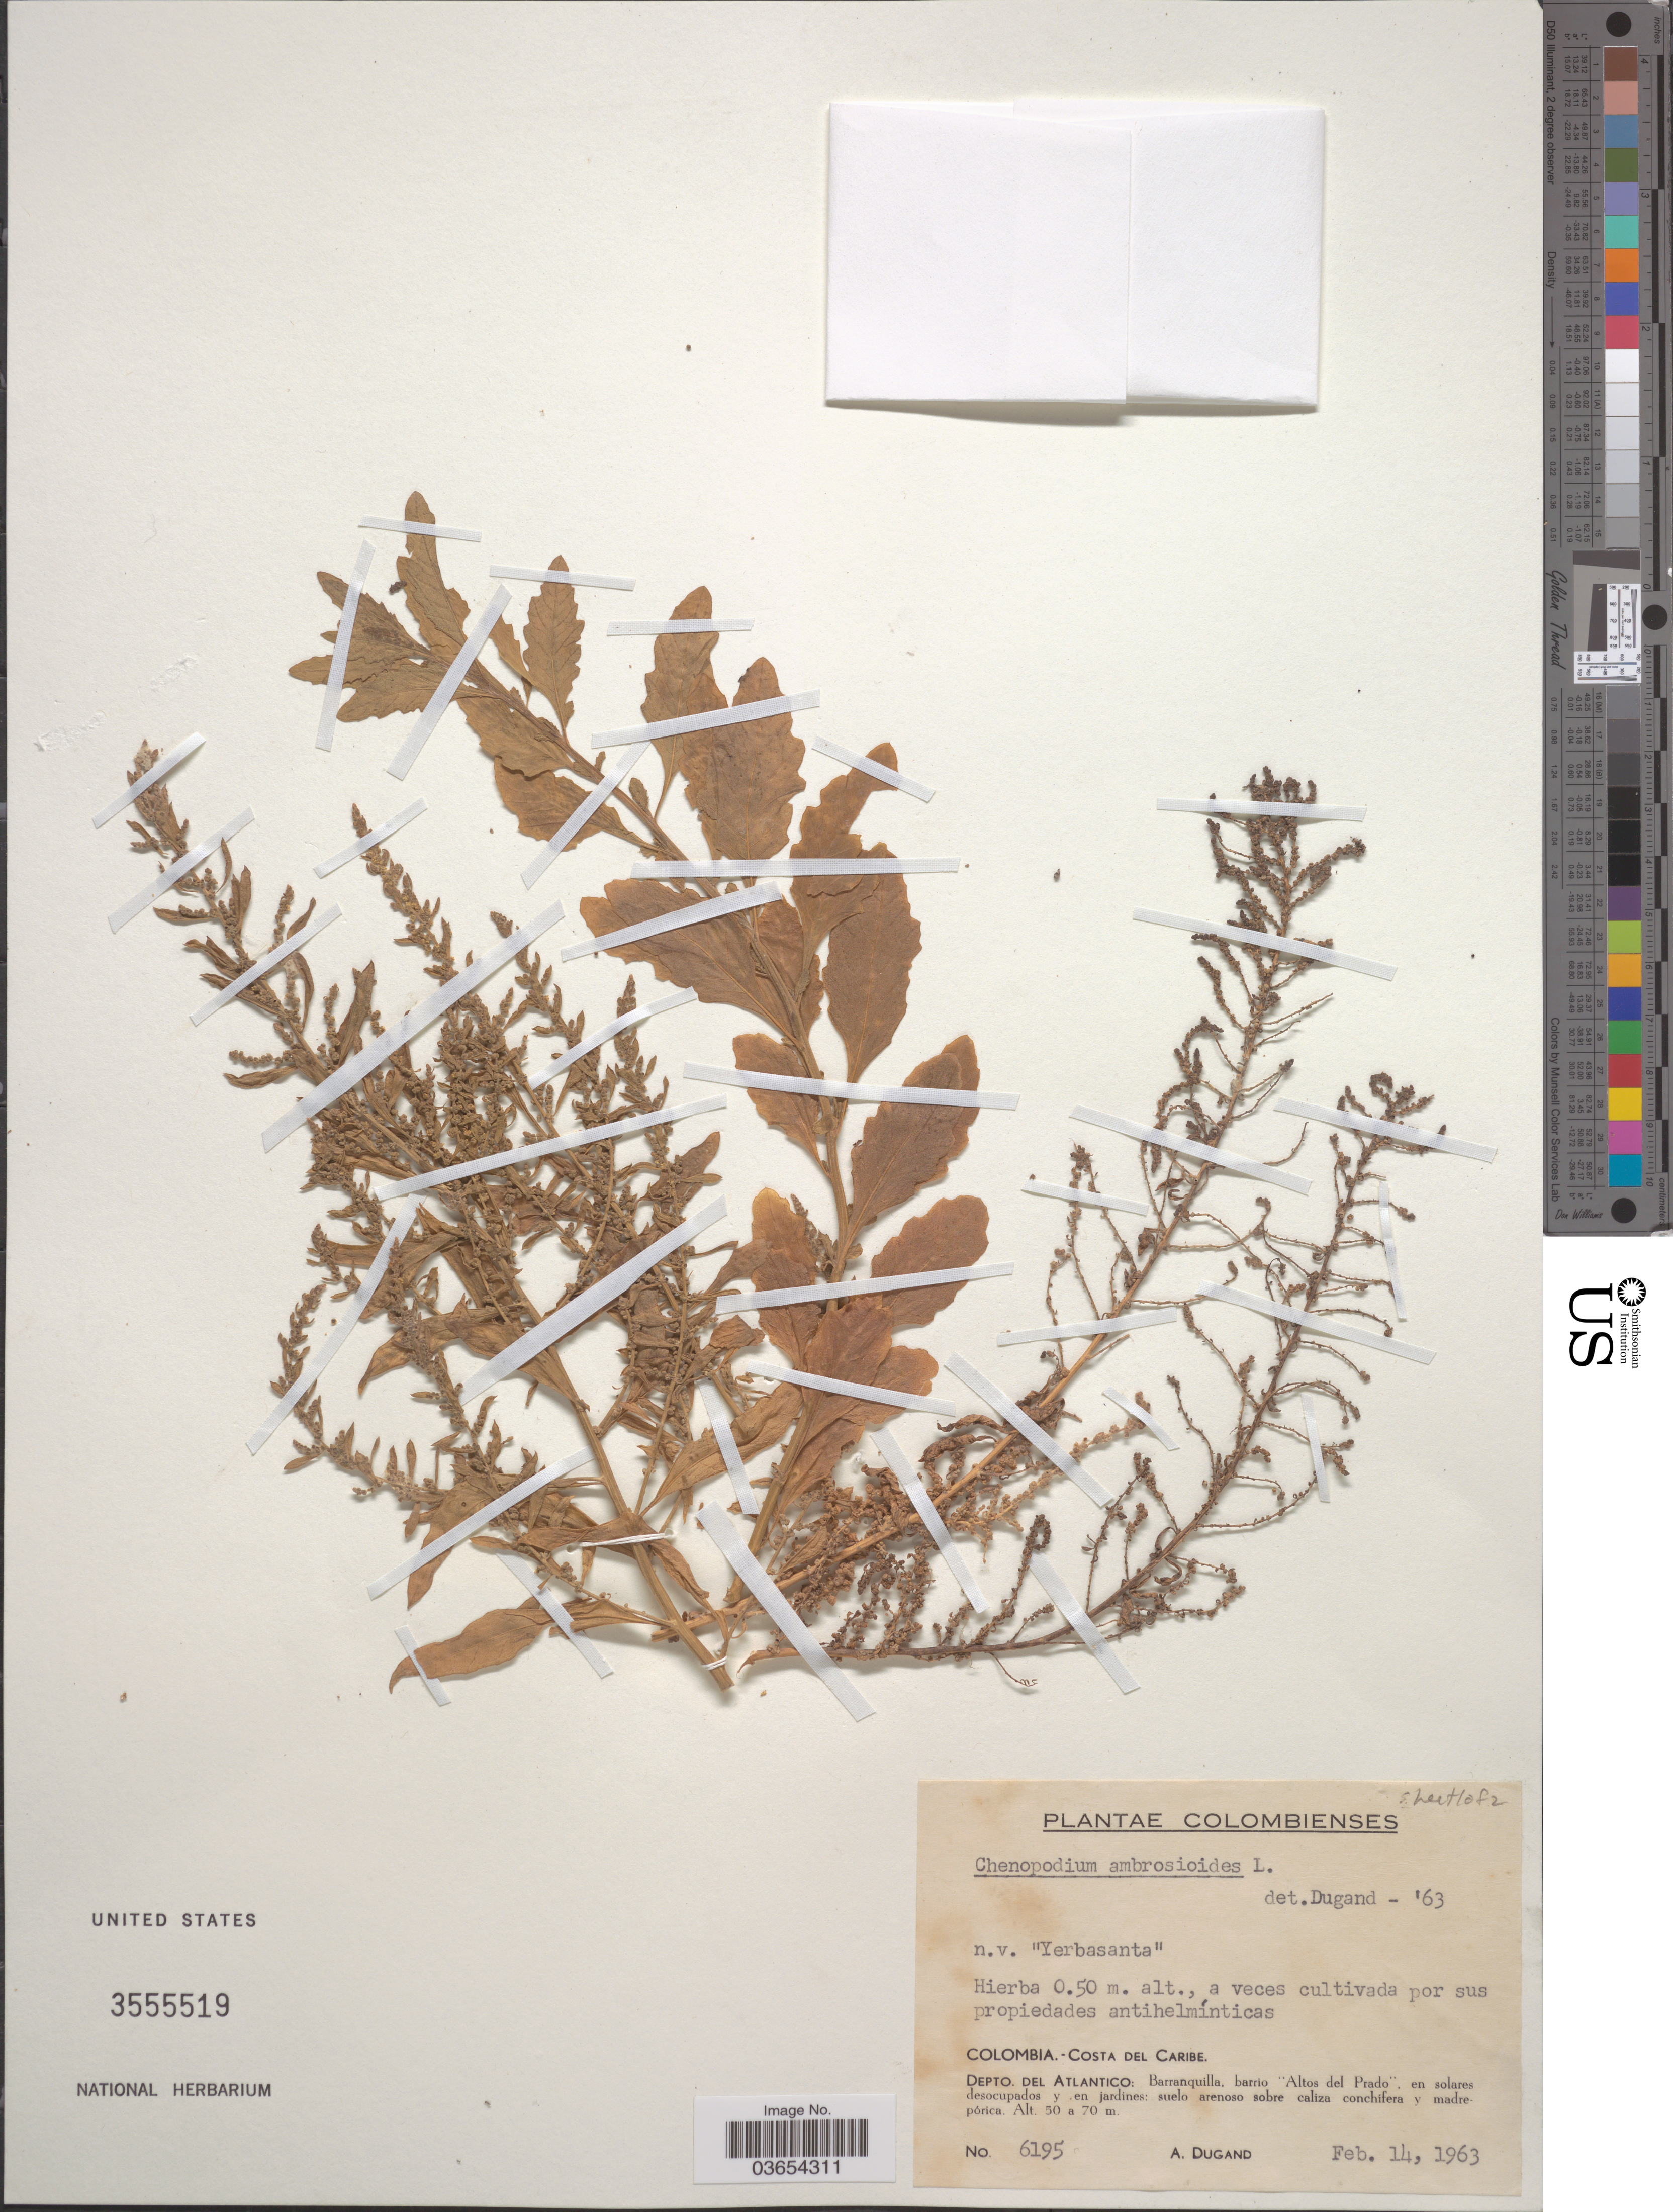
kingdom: Plantae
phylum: Tracheophyta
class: Magnoliopsida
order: Caryophyllales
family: Amaranthaceae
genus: Chenopodium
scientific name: Chenopodium ambrosioides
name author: L.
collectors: A. Dugand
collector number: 6195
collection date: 1963-02-14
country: Colombia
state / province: Atlántico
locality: Costa del Caribe. Depto. del Atlantico: Barranquilla, barrio "Altos del Prado".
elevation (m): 50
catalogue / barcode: US 3555519